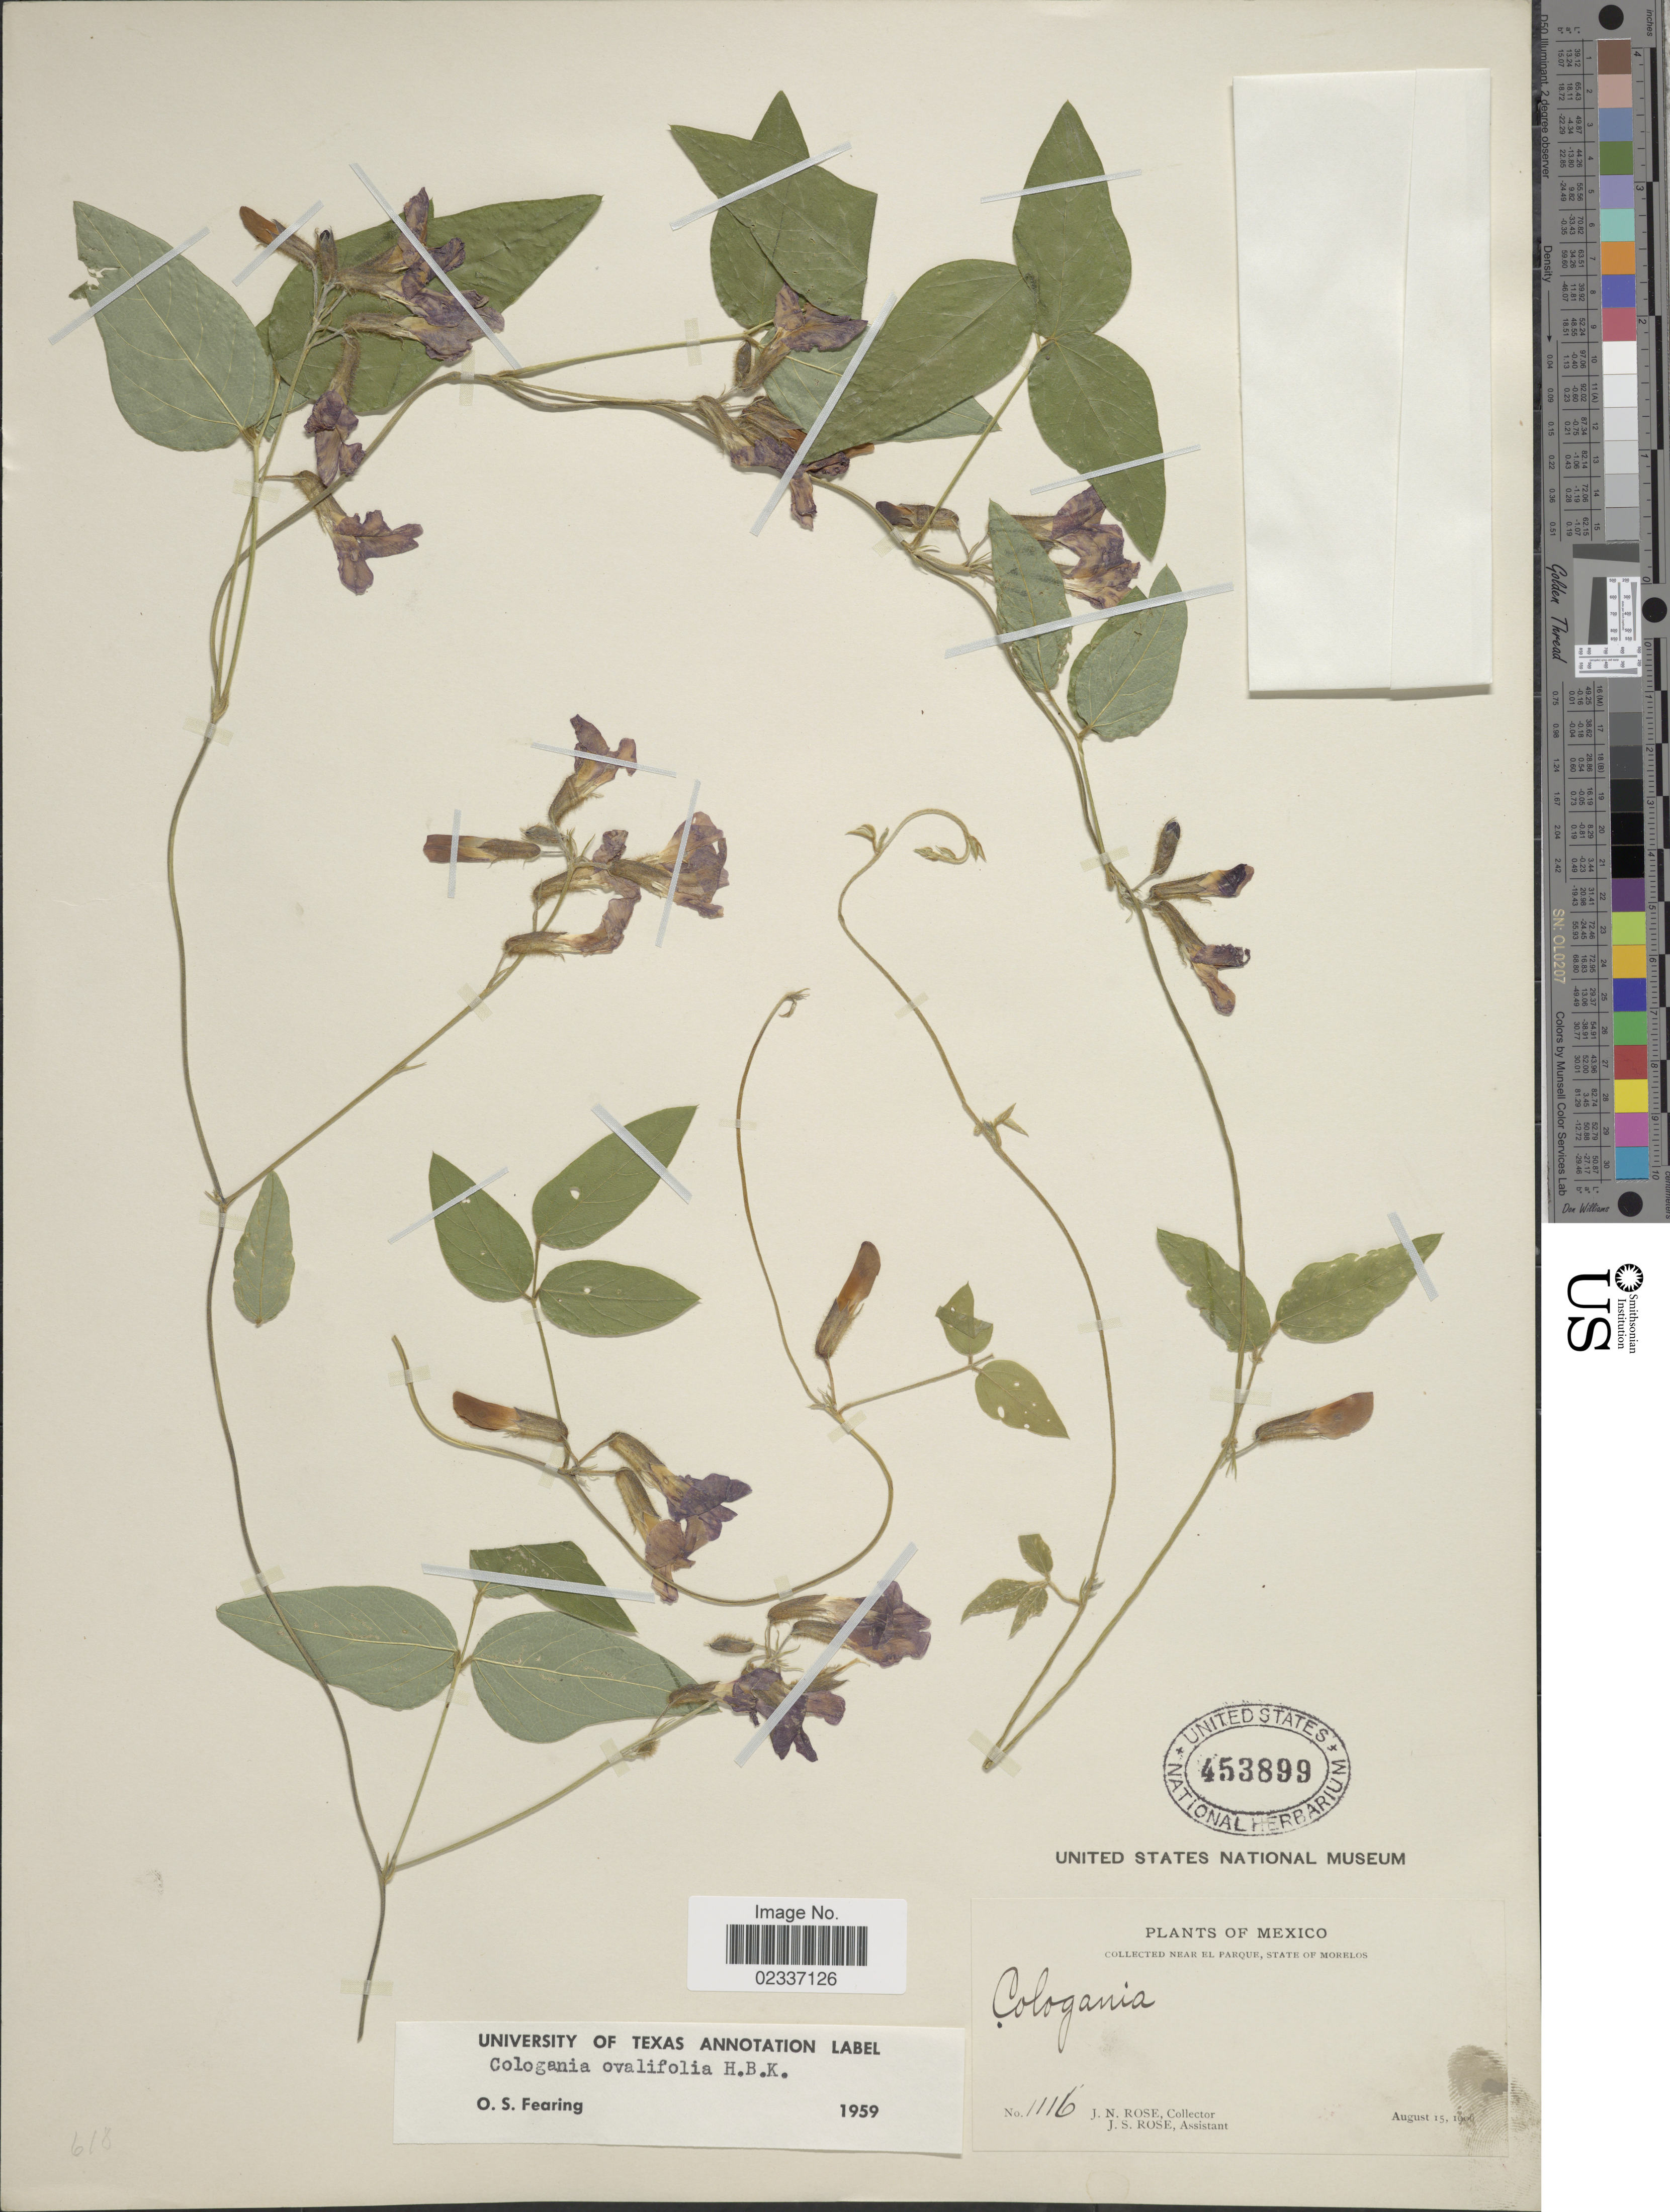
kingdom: Plantae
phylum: Tracheophyta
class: Magnoliopsida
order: Fabales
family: Fabaceae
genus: Cologania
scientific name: Cologania broussonetii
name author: (Balb.) DC.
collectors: J. N. Rose & J. S. Rose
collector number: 1116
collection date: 1906-08-15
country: Mexico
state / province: Morelos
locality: Near El Parque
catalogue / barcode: US 453899